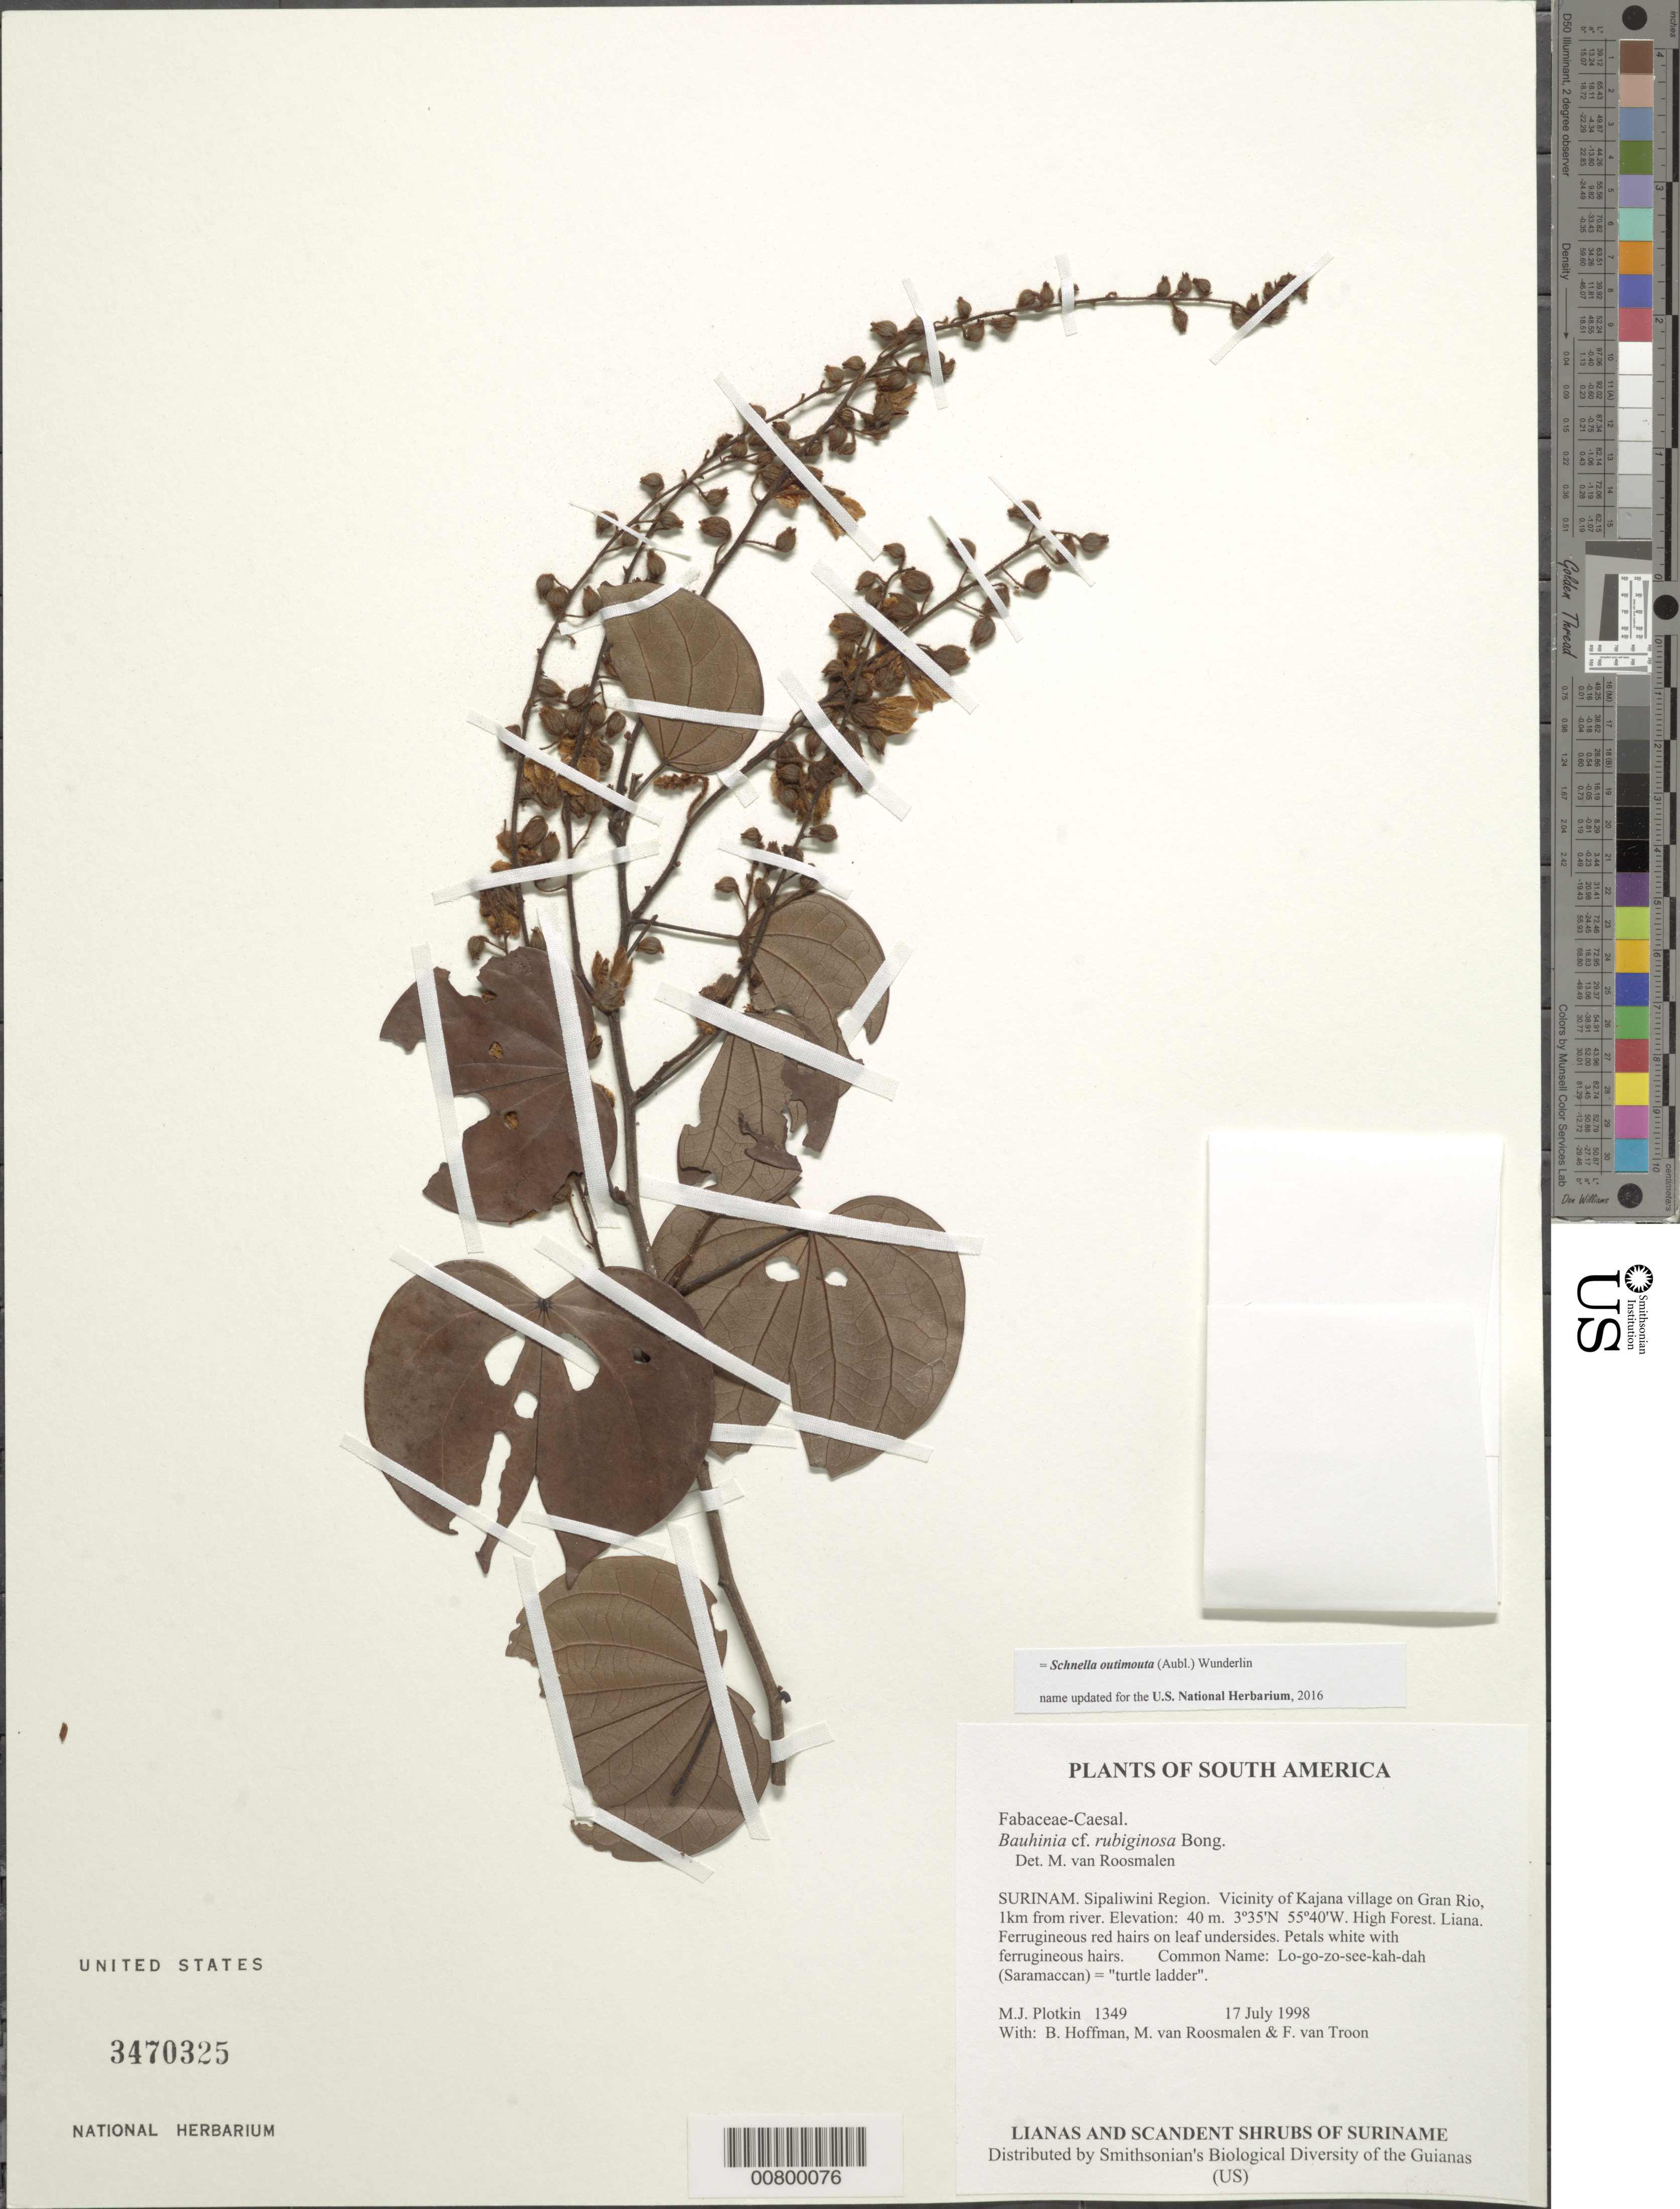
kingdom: Plantae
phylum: Tracheophyta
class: Magnoliopsida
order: Fabales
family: Fabaceae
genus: Schnella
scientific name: Schnella outimouta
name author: (Aubl.) Wunderlin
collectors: M. Plotkin, B. Hoffman, M. Van Roosmalen & F. Van Troon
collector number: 1349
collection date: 1998-07-17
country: Suriname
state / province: Sipaliwini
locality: Vicinity of Kajana village on Gran 1 km from river.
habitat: High forest.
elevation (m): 40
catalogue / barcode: US 3470325